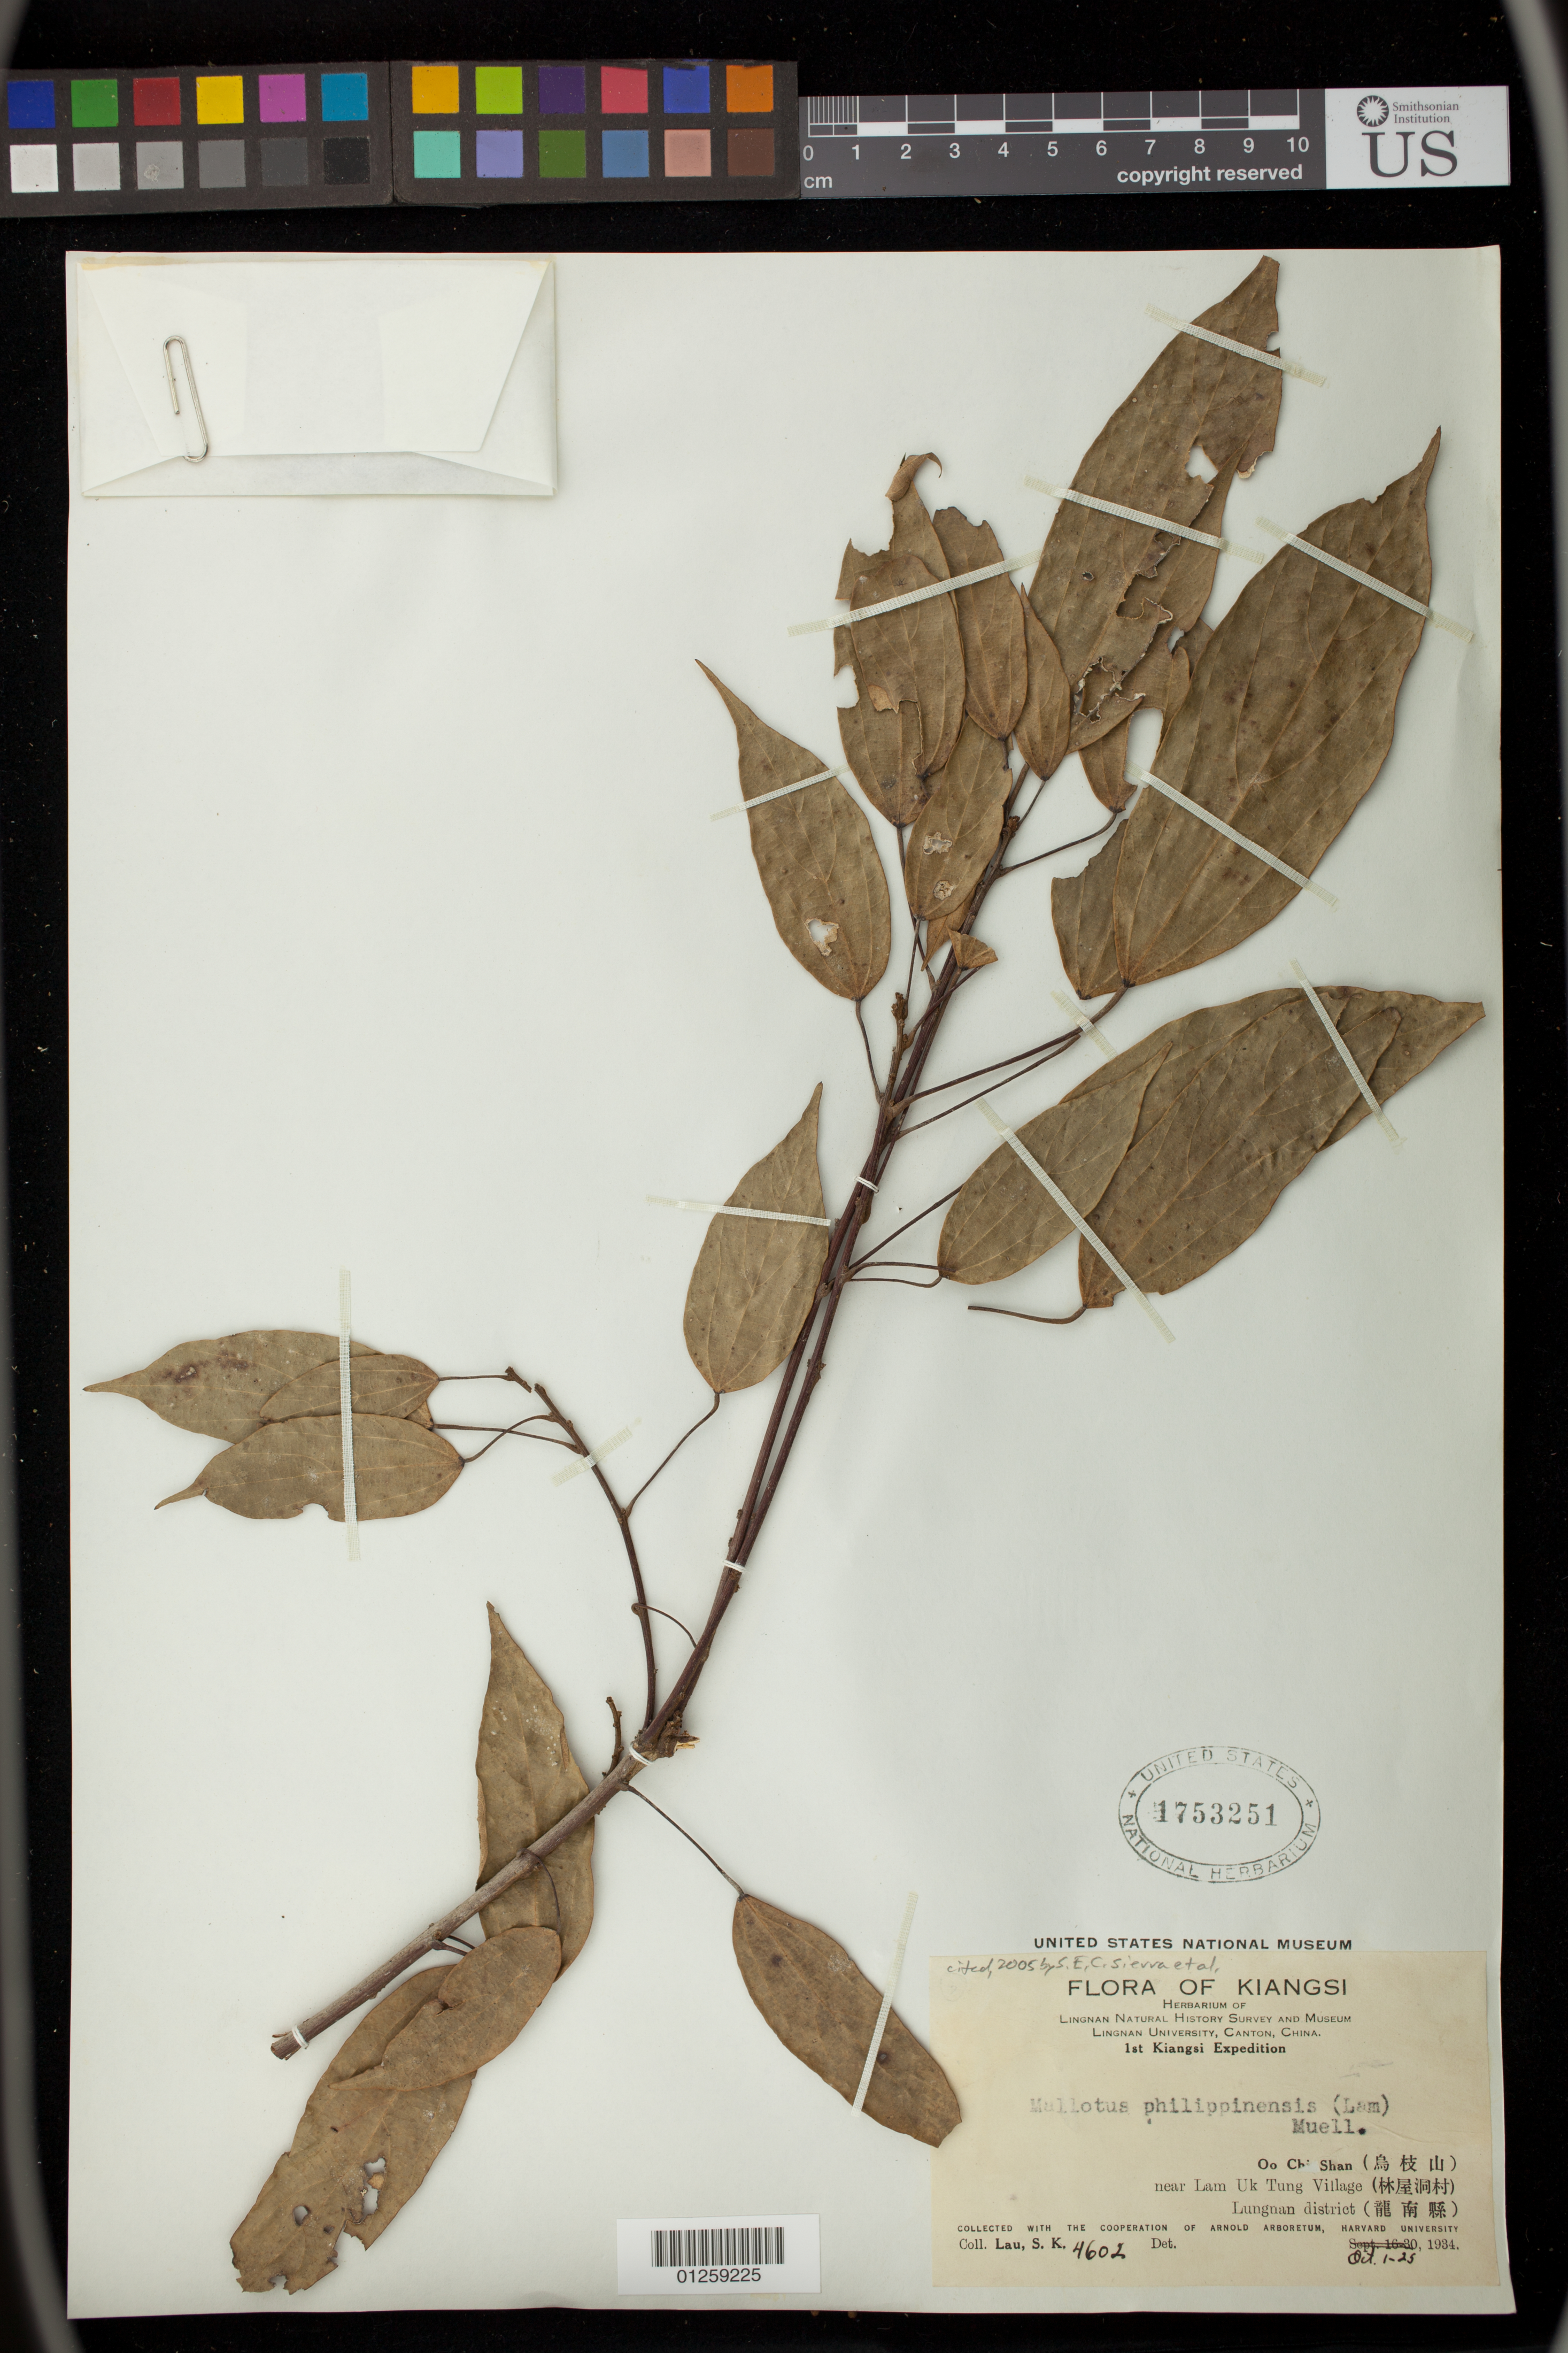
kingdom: Plantae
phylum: Tracheophyta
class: Magnoliopsida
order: Malpighiales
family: Euphorbiaceae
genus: Mallotus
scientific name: Mallotus philippensis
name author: (Lam.) Müll. Arg.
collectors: S. K. Lau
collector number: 4602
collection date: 1934-10-01/1934-10-25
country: China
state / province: Jiangxi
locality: Oo Chi Shan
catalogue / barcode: US 1753251